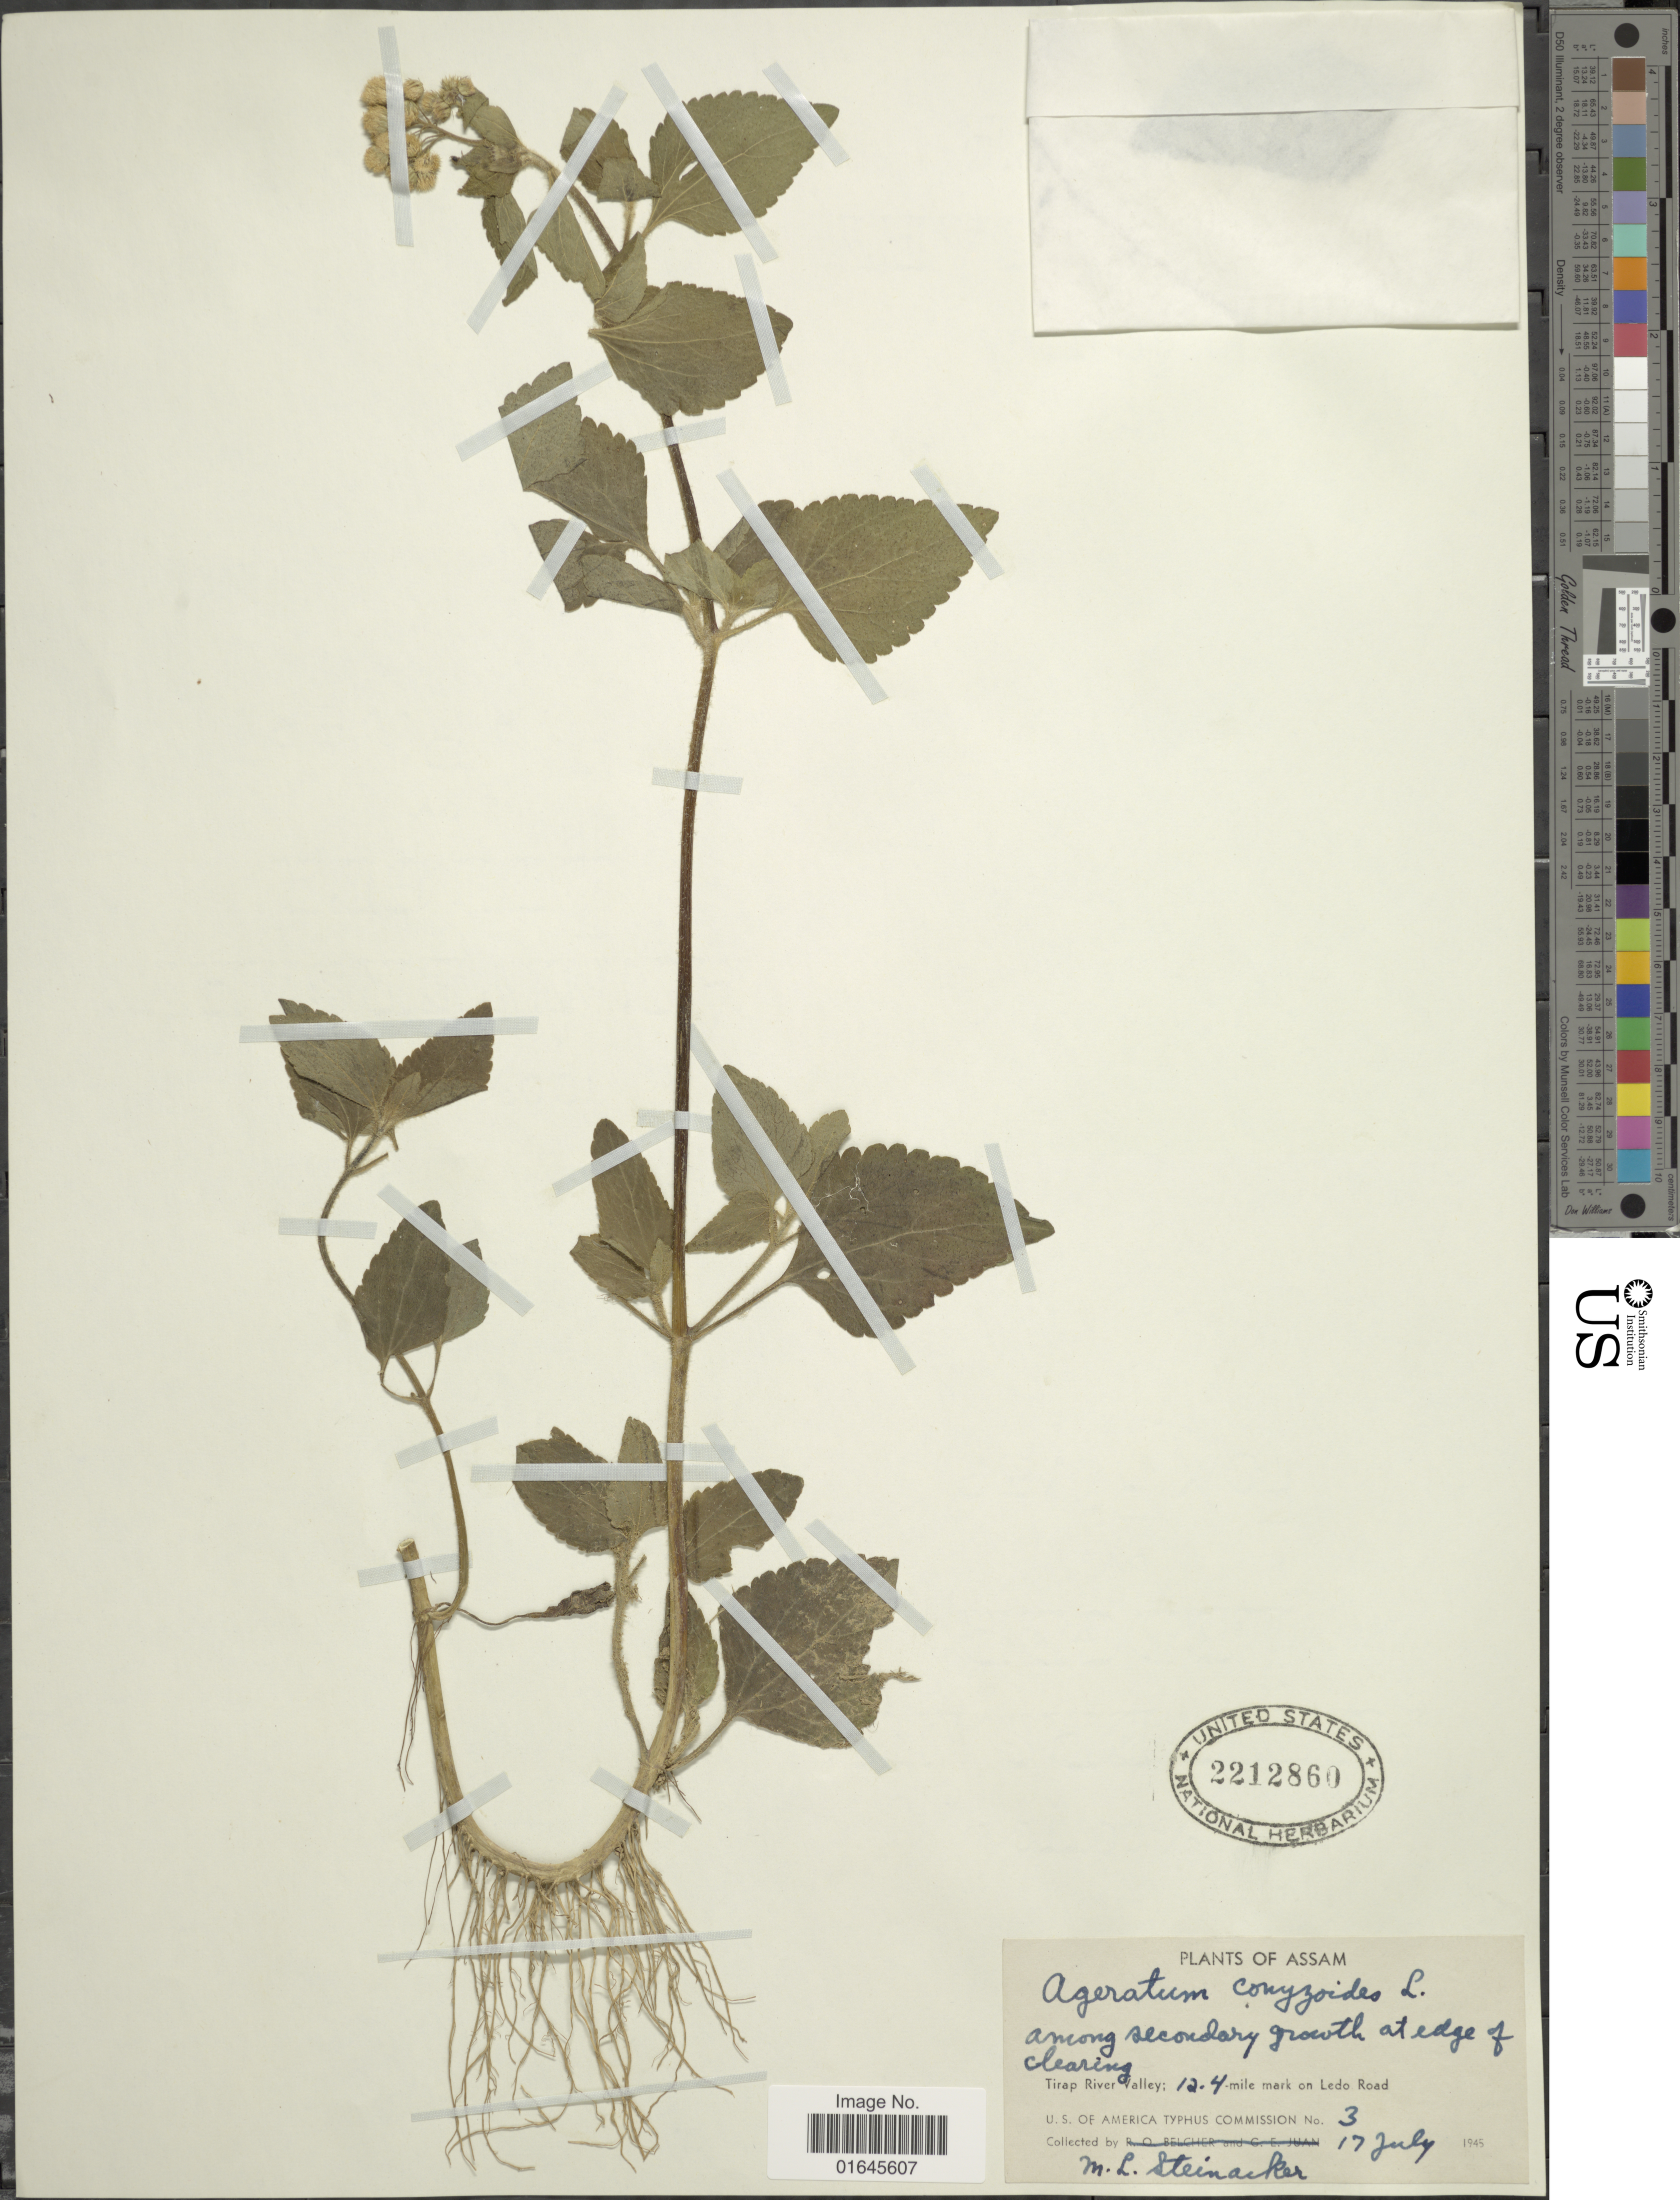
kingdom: Plantae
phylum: Tracheophyta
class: Magnoliopsida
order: Asterales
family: Asteraceae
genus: Ageratum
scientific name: Ageratum conyzoides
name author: L.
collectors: M. Steinacker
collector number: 3?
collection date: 1945-07-17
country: India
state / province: Assam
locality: Among secondary growth at edge of clearing, Tirap River Valley; 12.4 mile mark in Ledo Road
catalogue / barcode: US 2212860